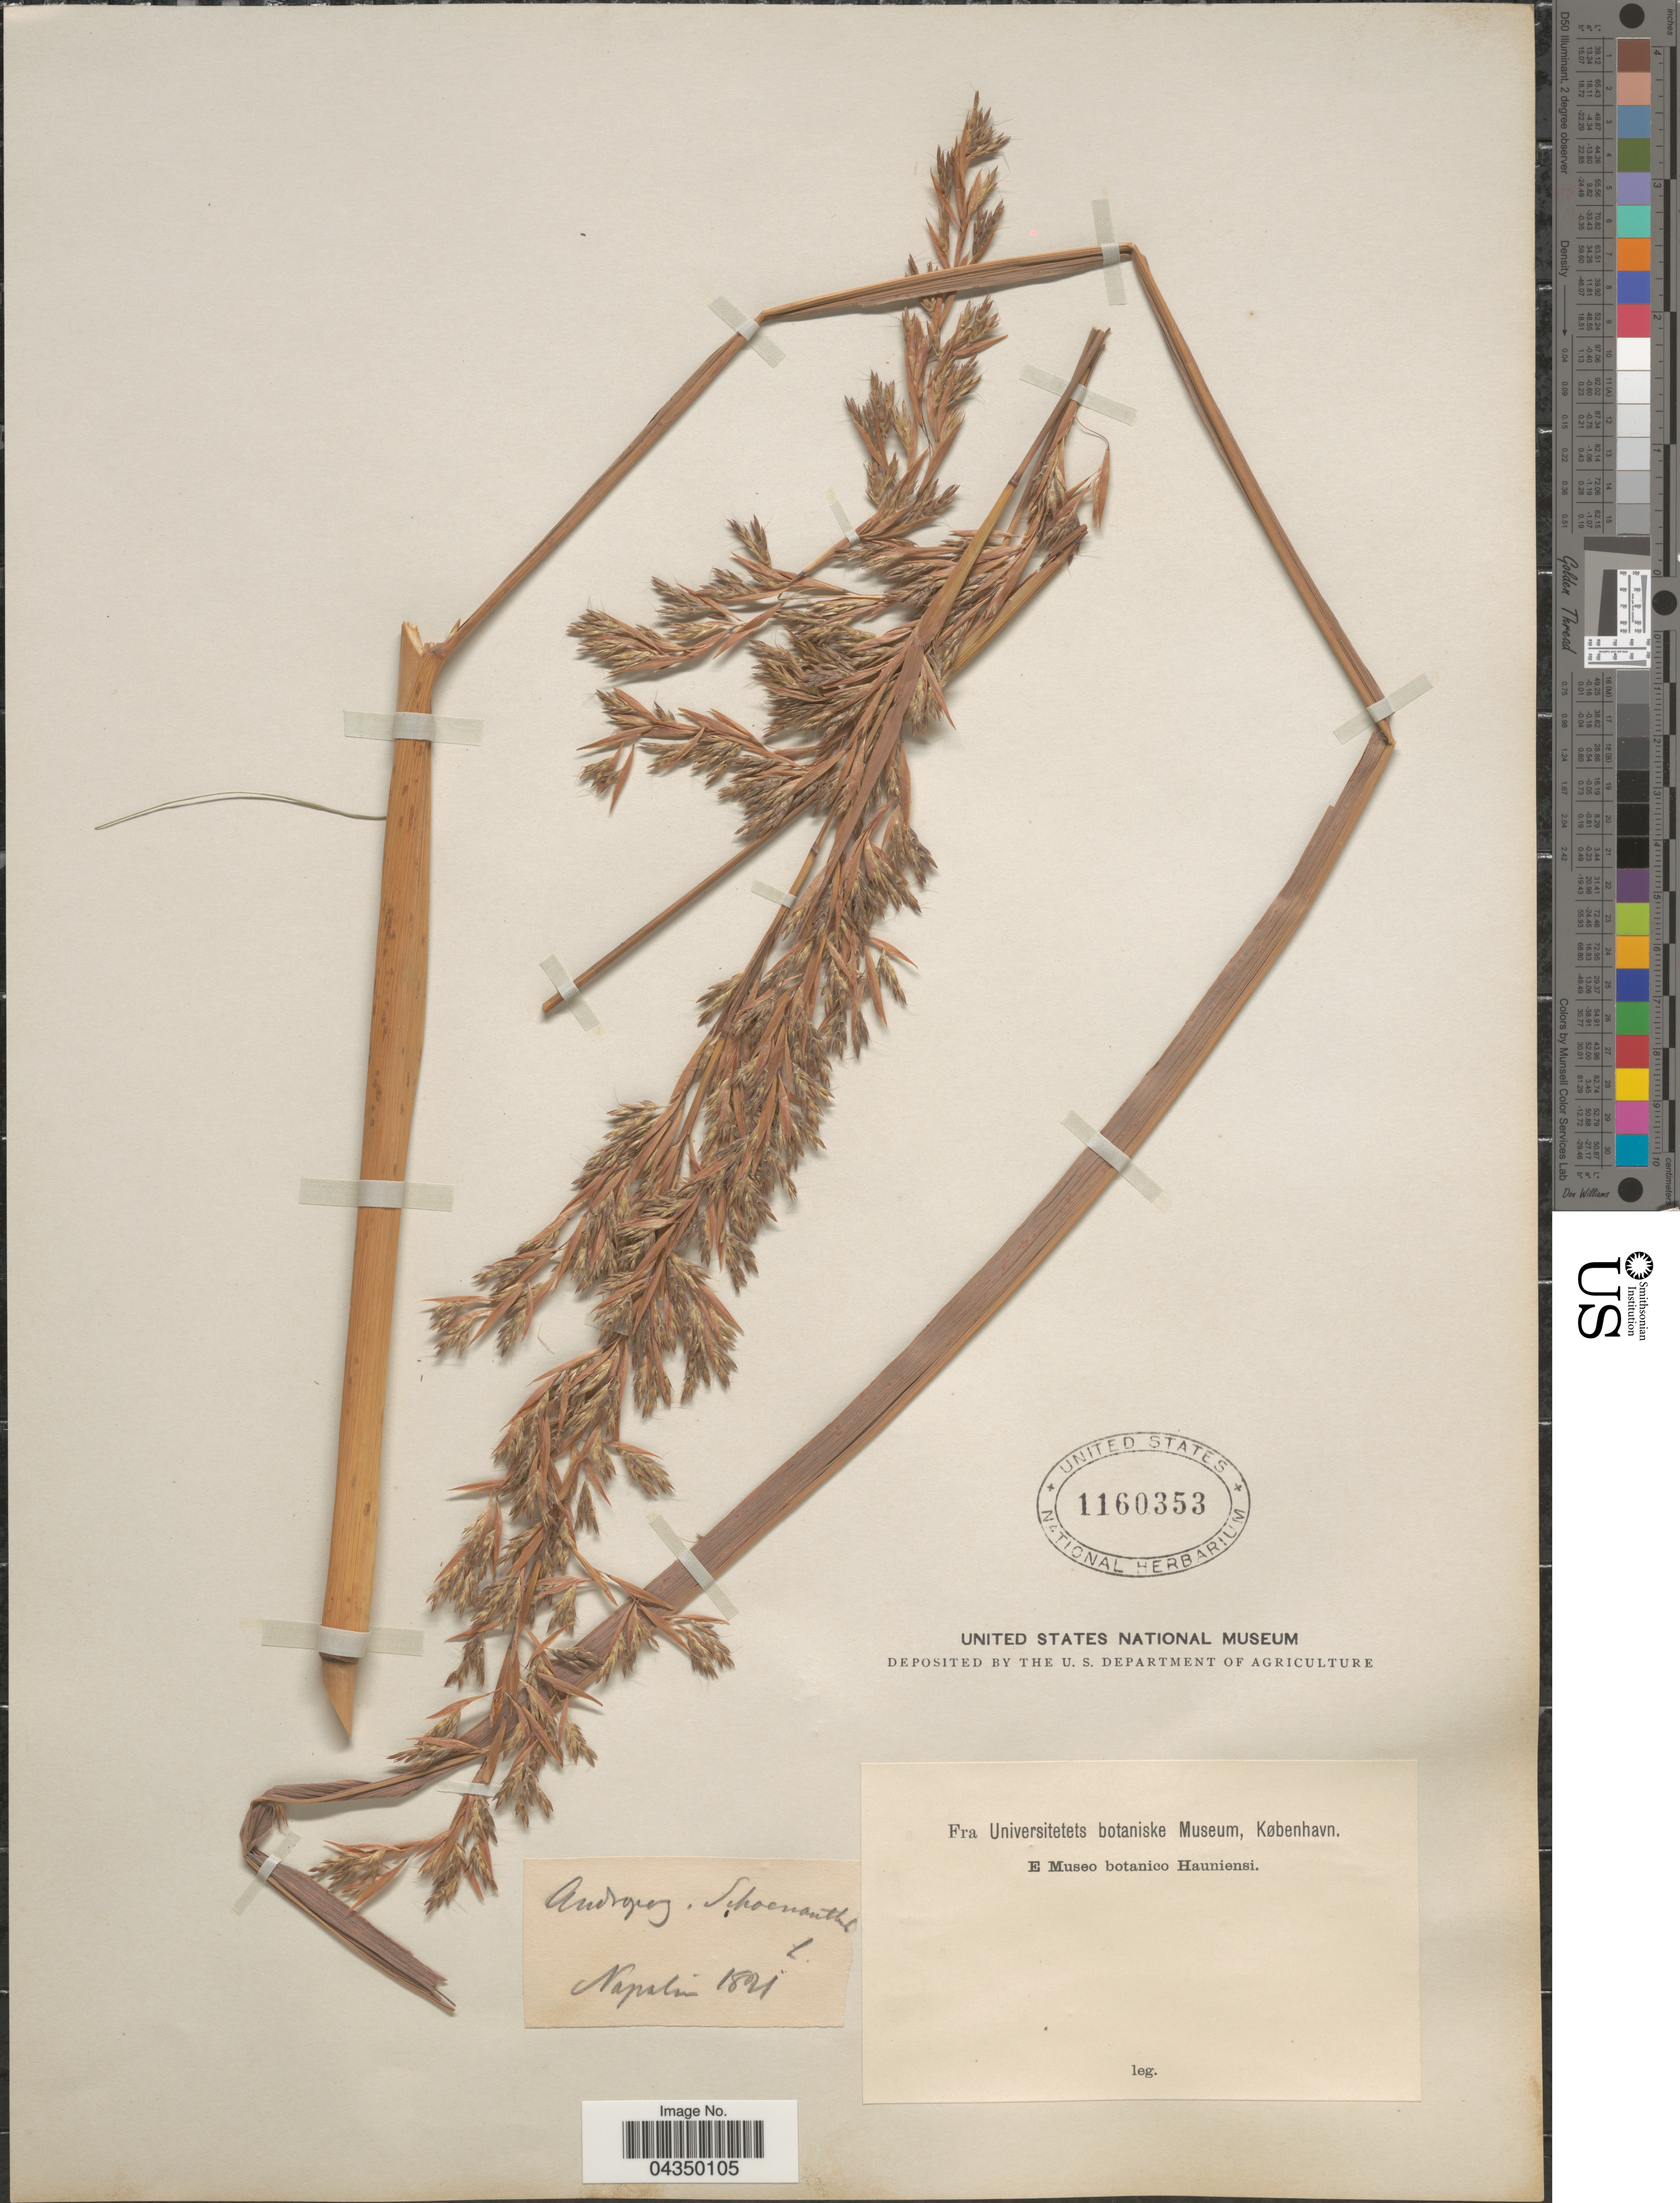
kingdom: Plantae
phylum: Tracheophyta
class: Liliopsida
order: Poales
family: Poaceae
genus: Cymbopogon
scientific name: Cymbopogon schoenanthus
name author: (L.) Spreng.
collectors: Ex herb. Museo Botanico Hauniense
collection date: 1821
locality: Napolin [interpreted].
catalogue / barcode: US 1160353